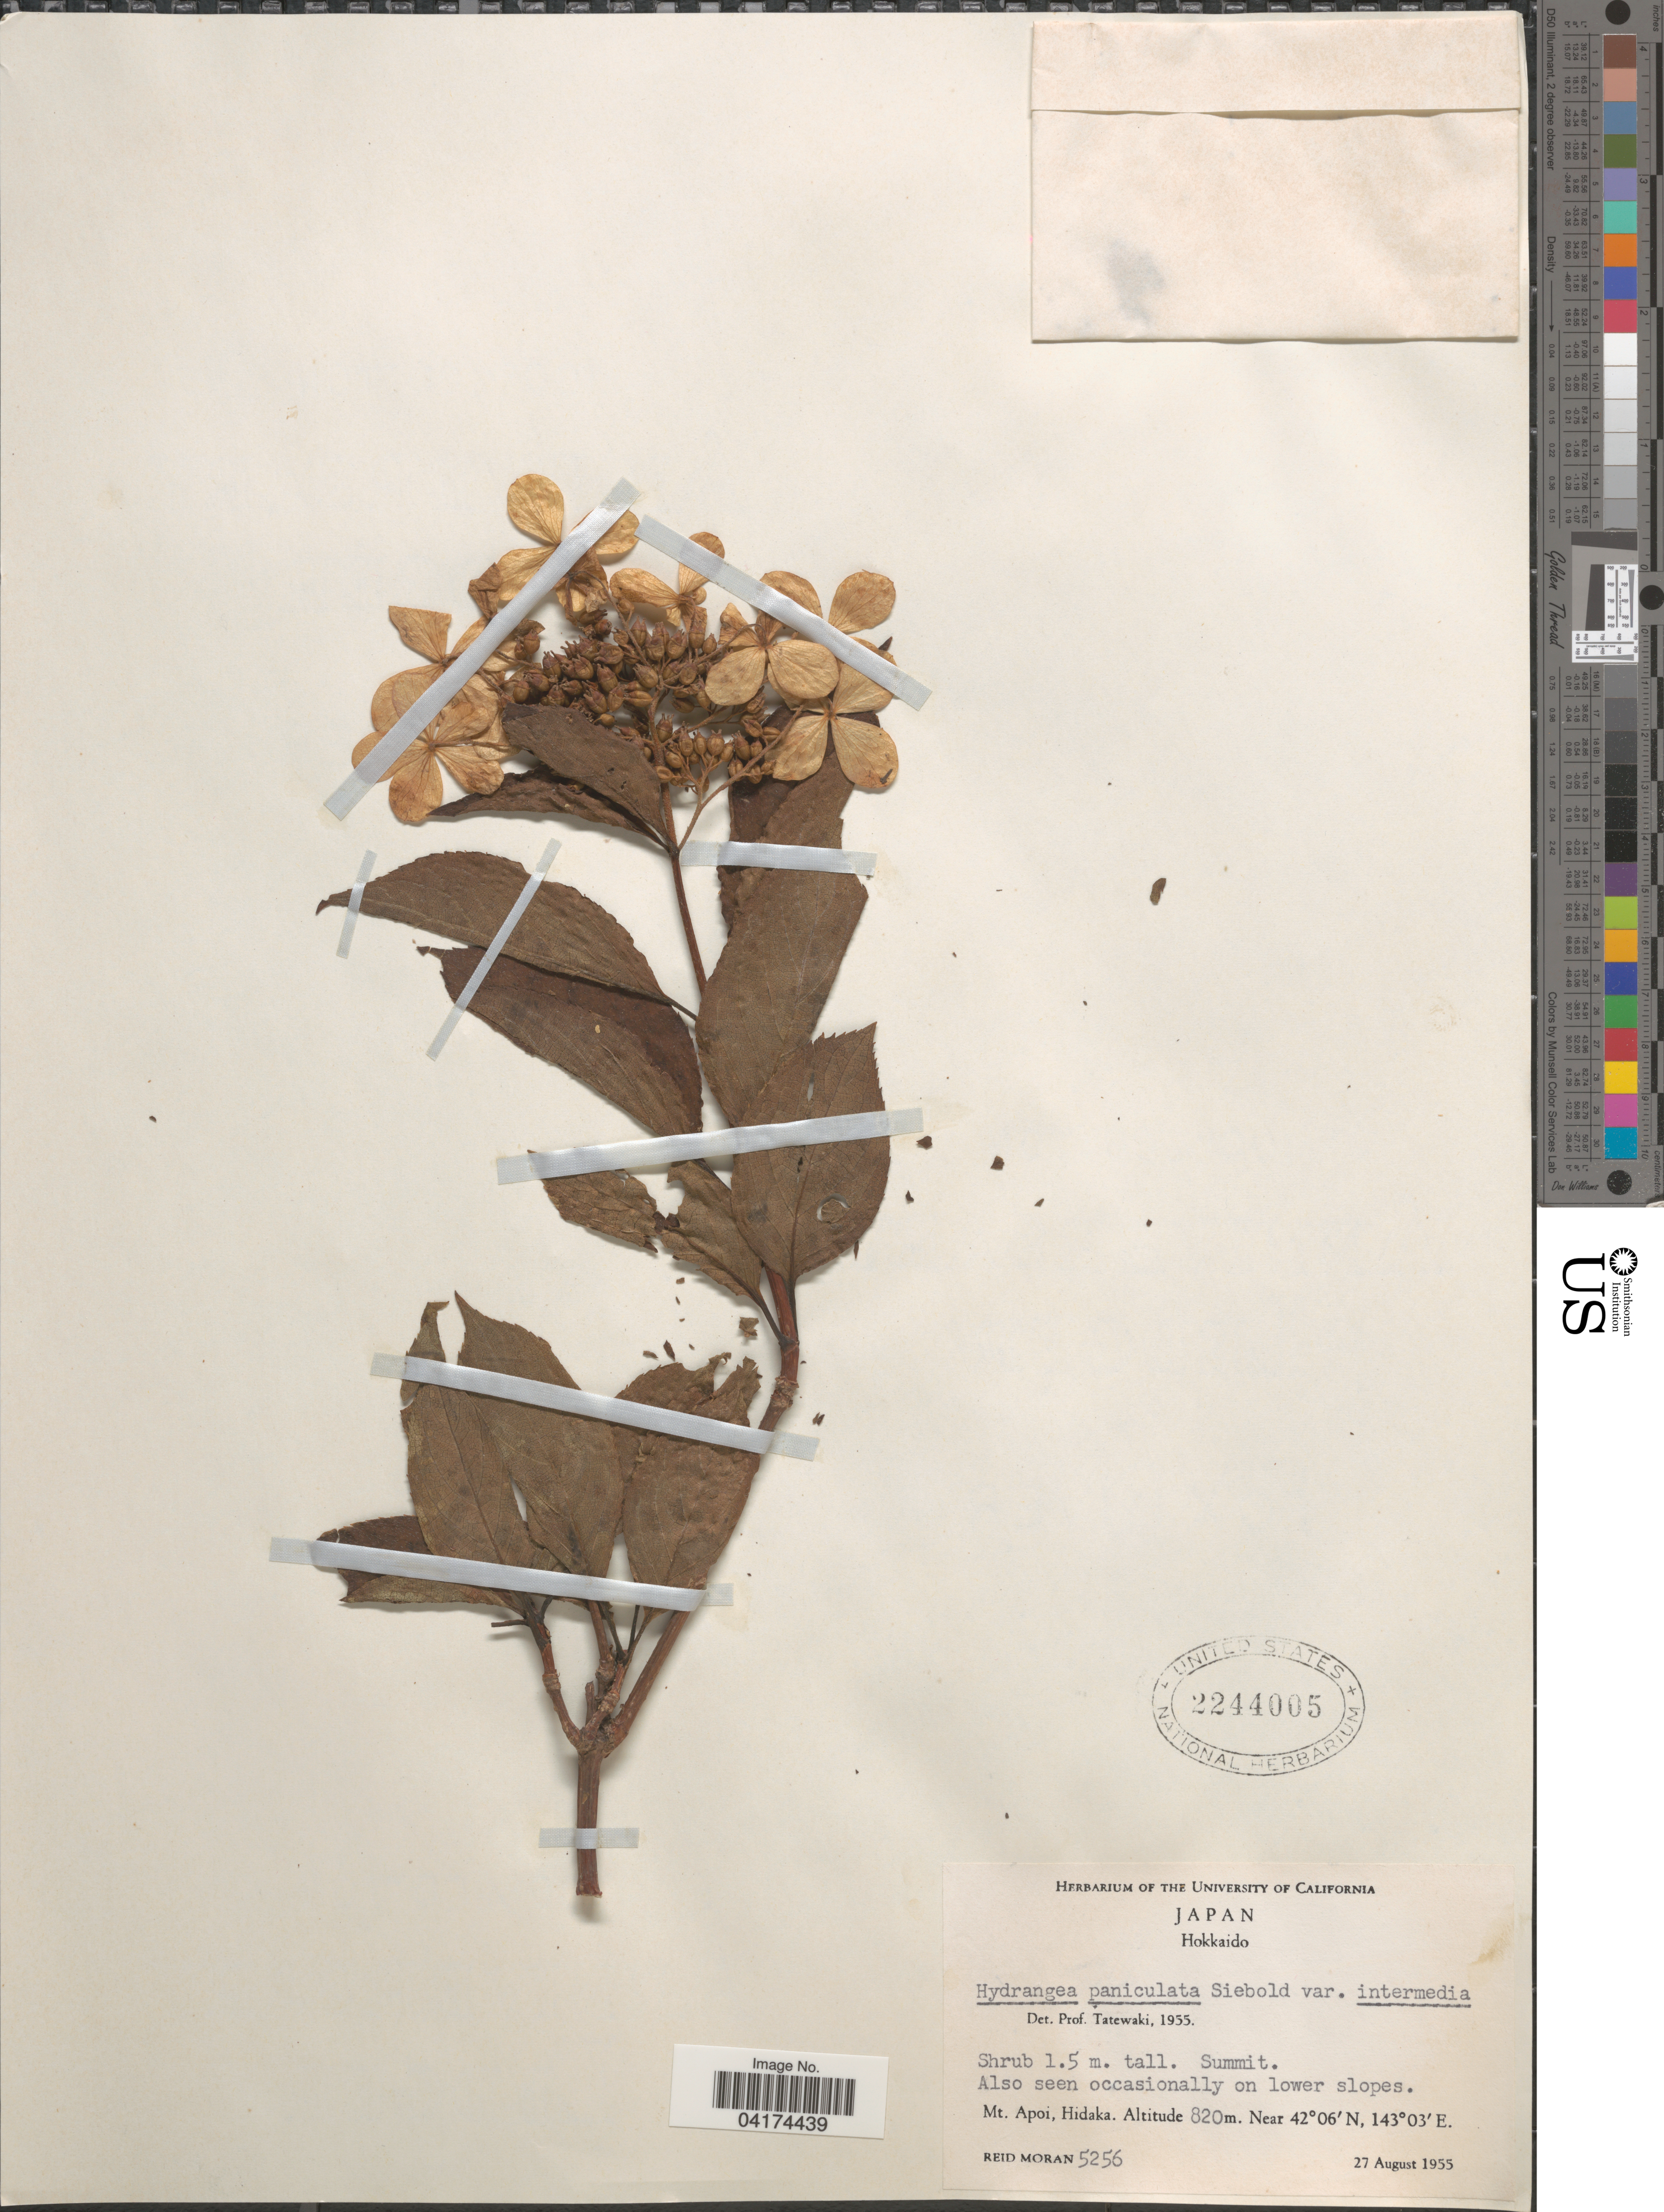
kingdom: Plantae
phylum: Tracheophyta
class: Magnoliopsida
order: Cornales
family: Hydrangeaceae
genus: Hydrangea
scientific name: Hydrangea paniculata var. intermedia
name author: H. Boissieu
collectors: R. Moran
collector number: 5256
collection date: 1955-08-27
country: Japan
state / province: Hokkaidō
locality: Mt. Apoi, Hidaka.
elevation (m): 820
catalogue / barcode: US 2244005